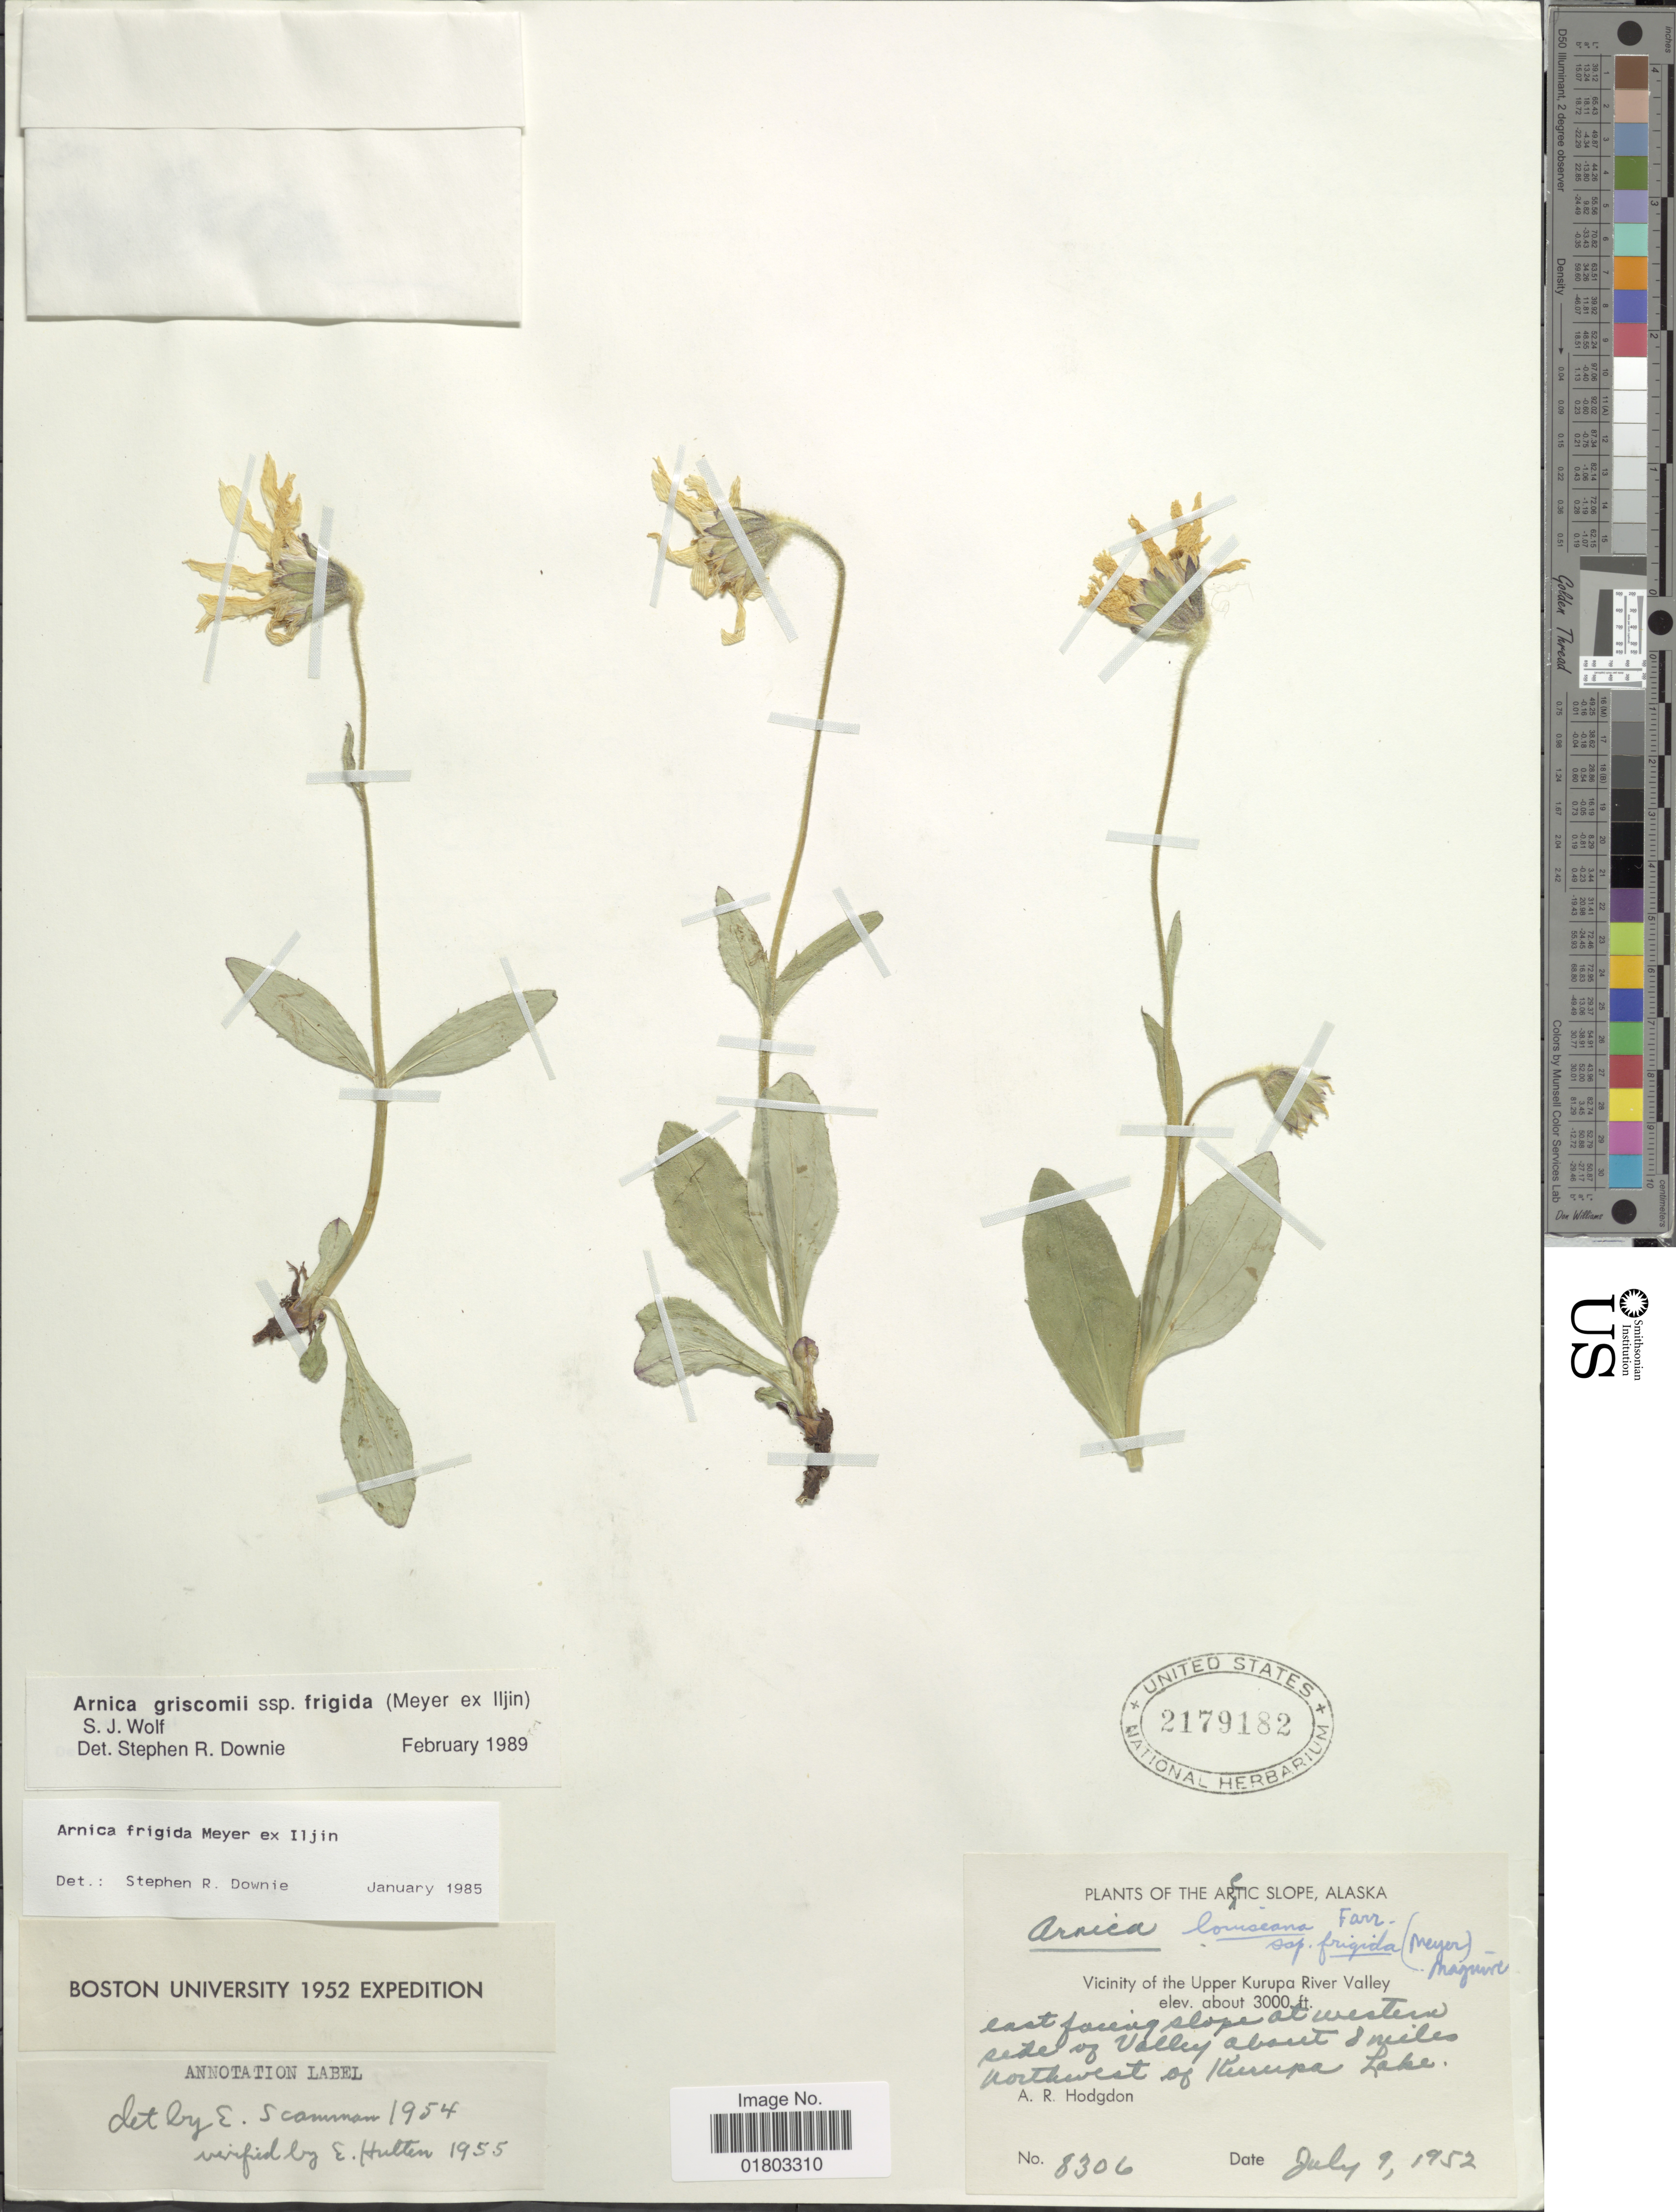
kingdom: Plantae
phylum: Tracheophyta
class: Magnoliopsida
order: Asterales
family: Asteraceae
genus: Arnica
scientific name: Arnica griscomii subsp. frigida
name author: (C.A. Mey. ex Iljin) S.J. Wolf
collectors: A. R. Hodgdon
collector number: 8306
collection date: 1952-07-09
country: United States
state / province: Alaska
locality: The Arctic slope, Vicinity of the Upper Kurupa River Valley, east facing slope at western site of Valley about 8 miles Northwest of Kurupe Lake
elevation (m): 914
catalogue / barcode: US 2179182